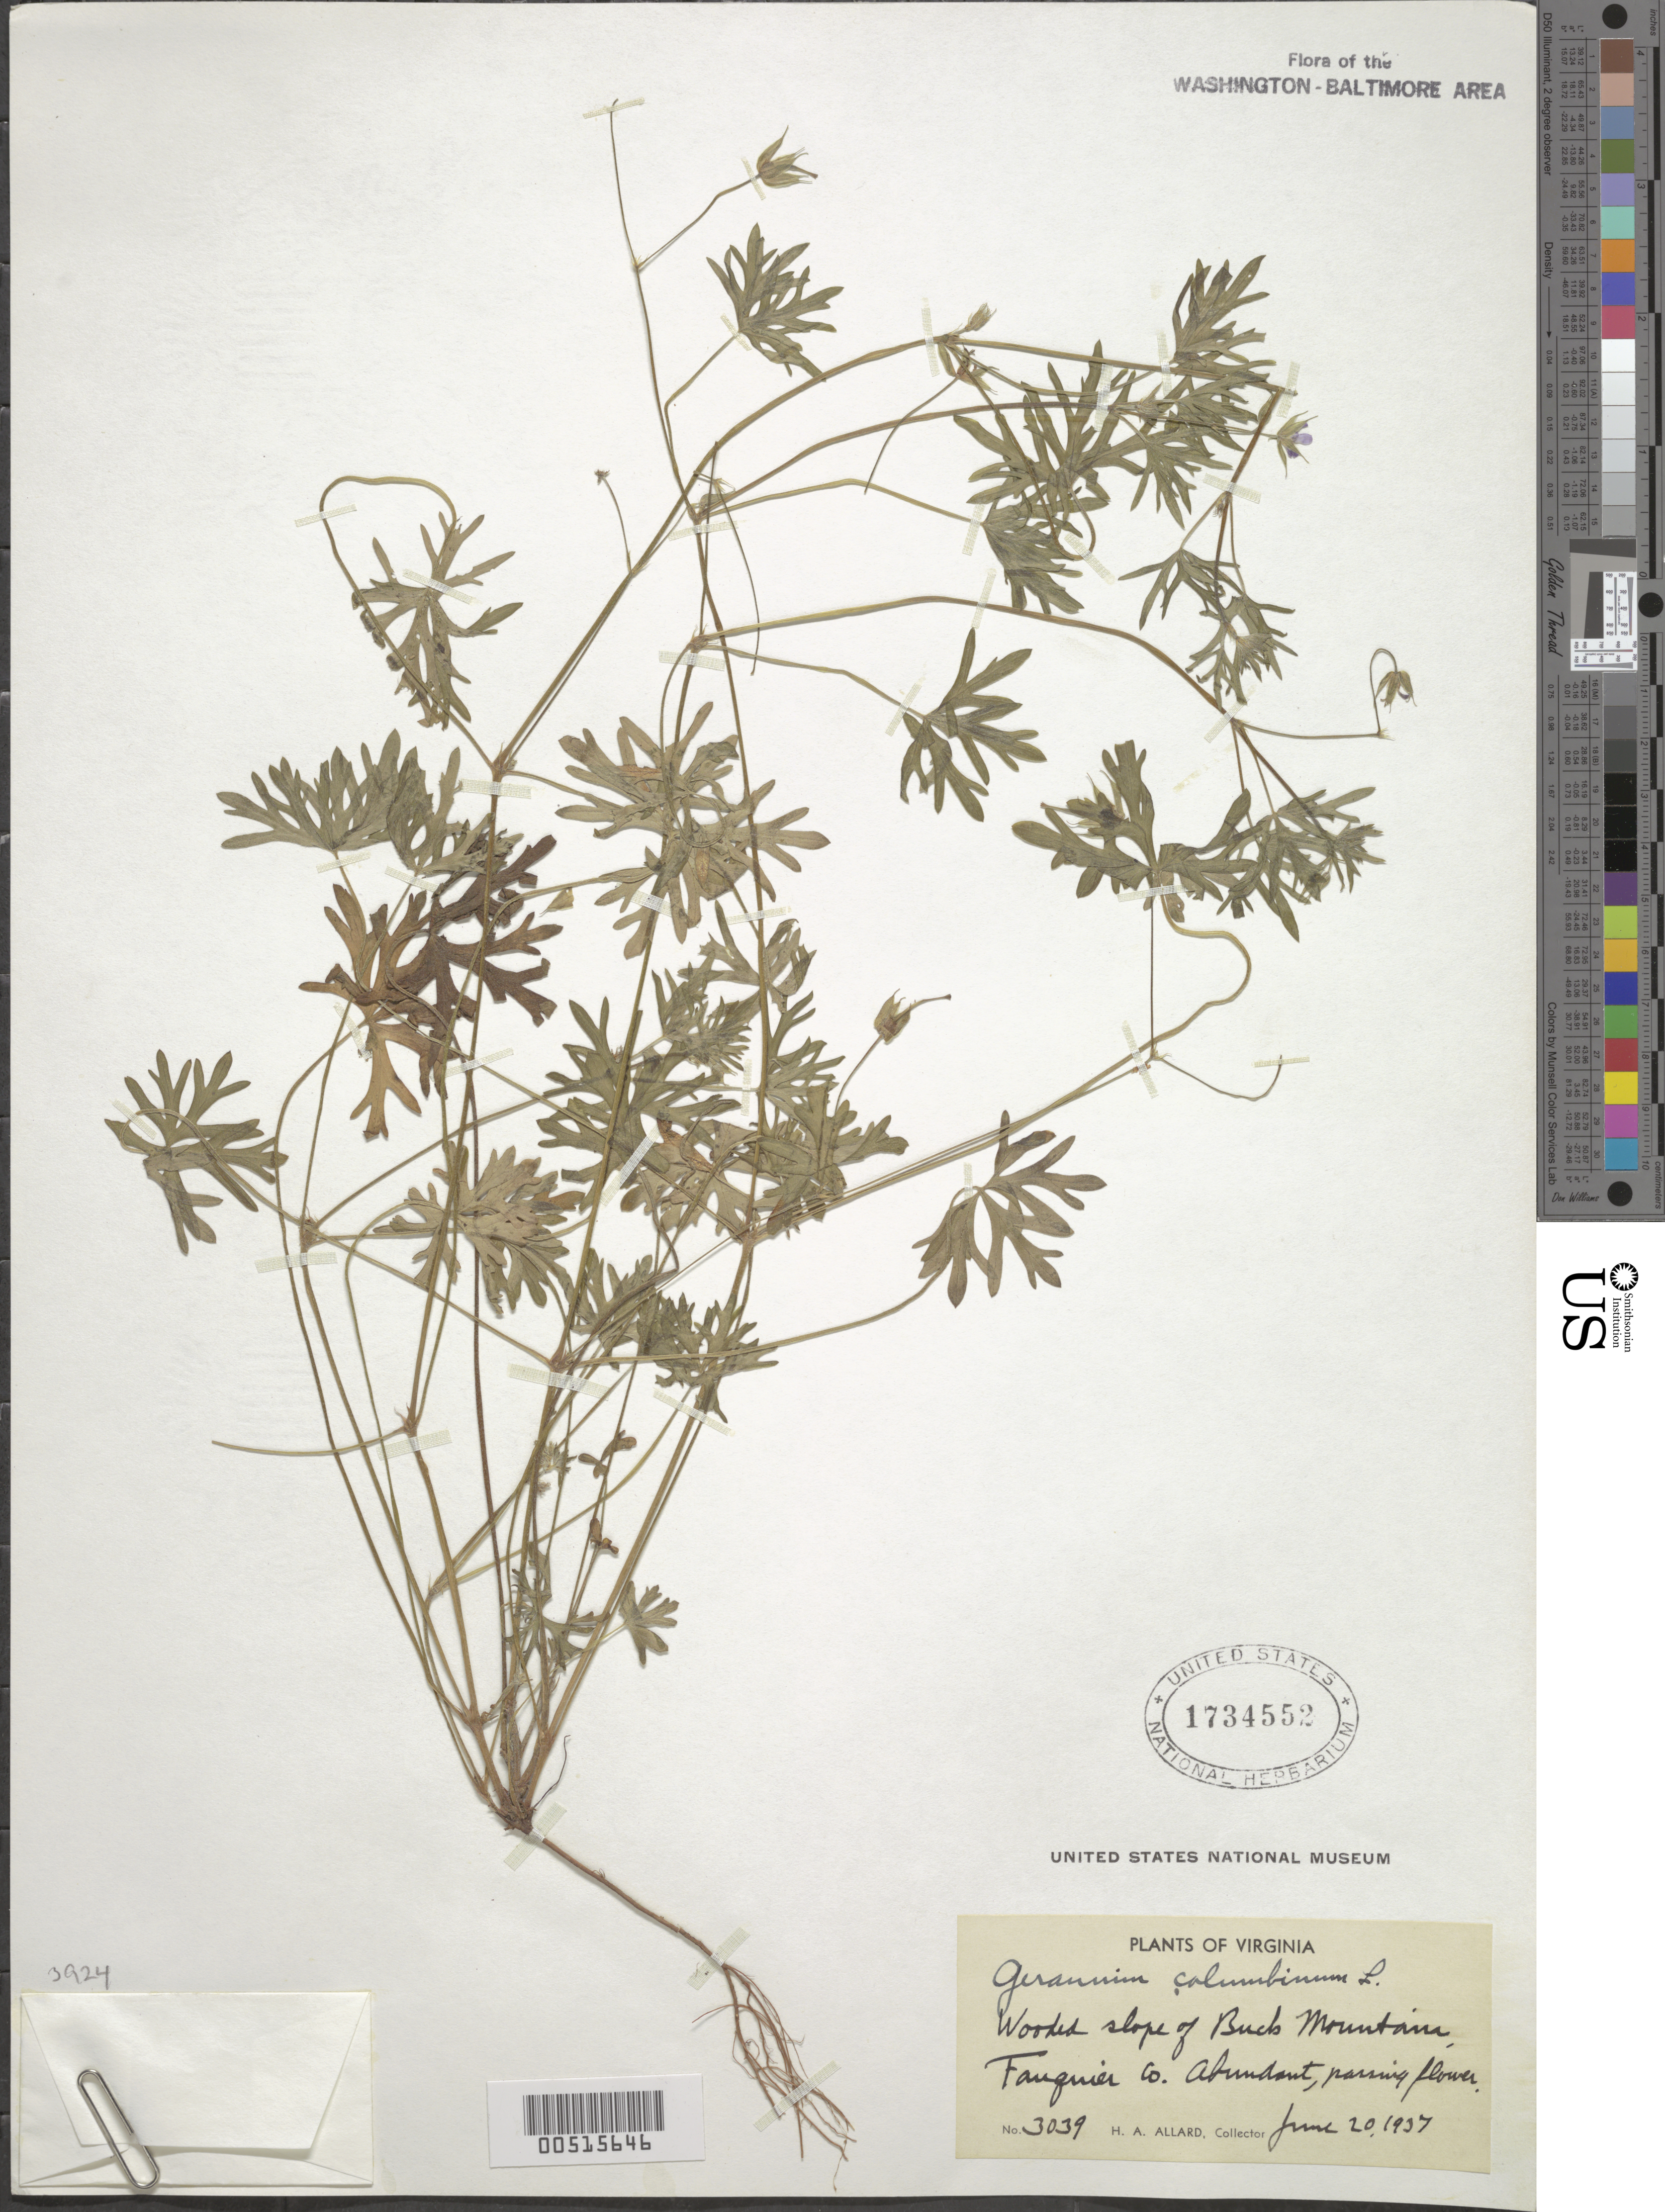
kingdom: Plantae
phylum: Tracheophyta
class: Magnoliopsida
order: Geraniales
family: Geraniaceae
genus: Geranium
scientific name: Geranium columbinum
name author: L.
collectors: H. A. Allard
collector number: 3039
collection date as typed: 20 Jun 1937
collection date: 1937-06-20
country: United States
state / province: Virginia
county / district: Fauquier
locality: Buck Mountain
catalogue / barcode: US 1734552